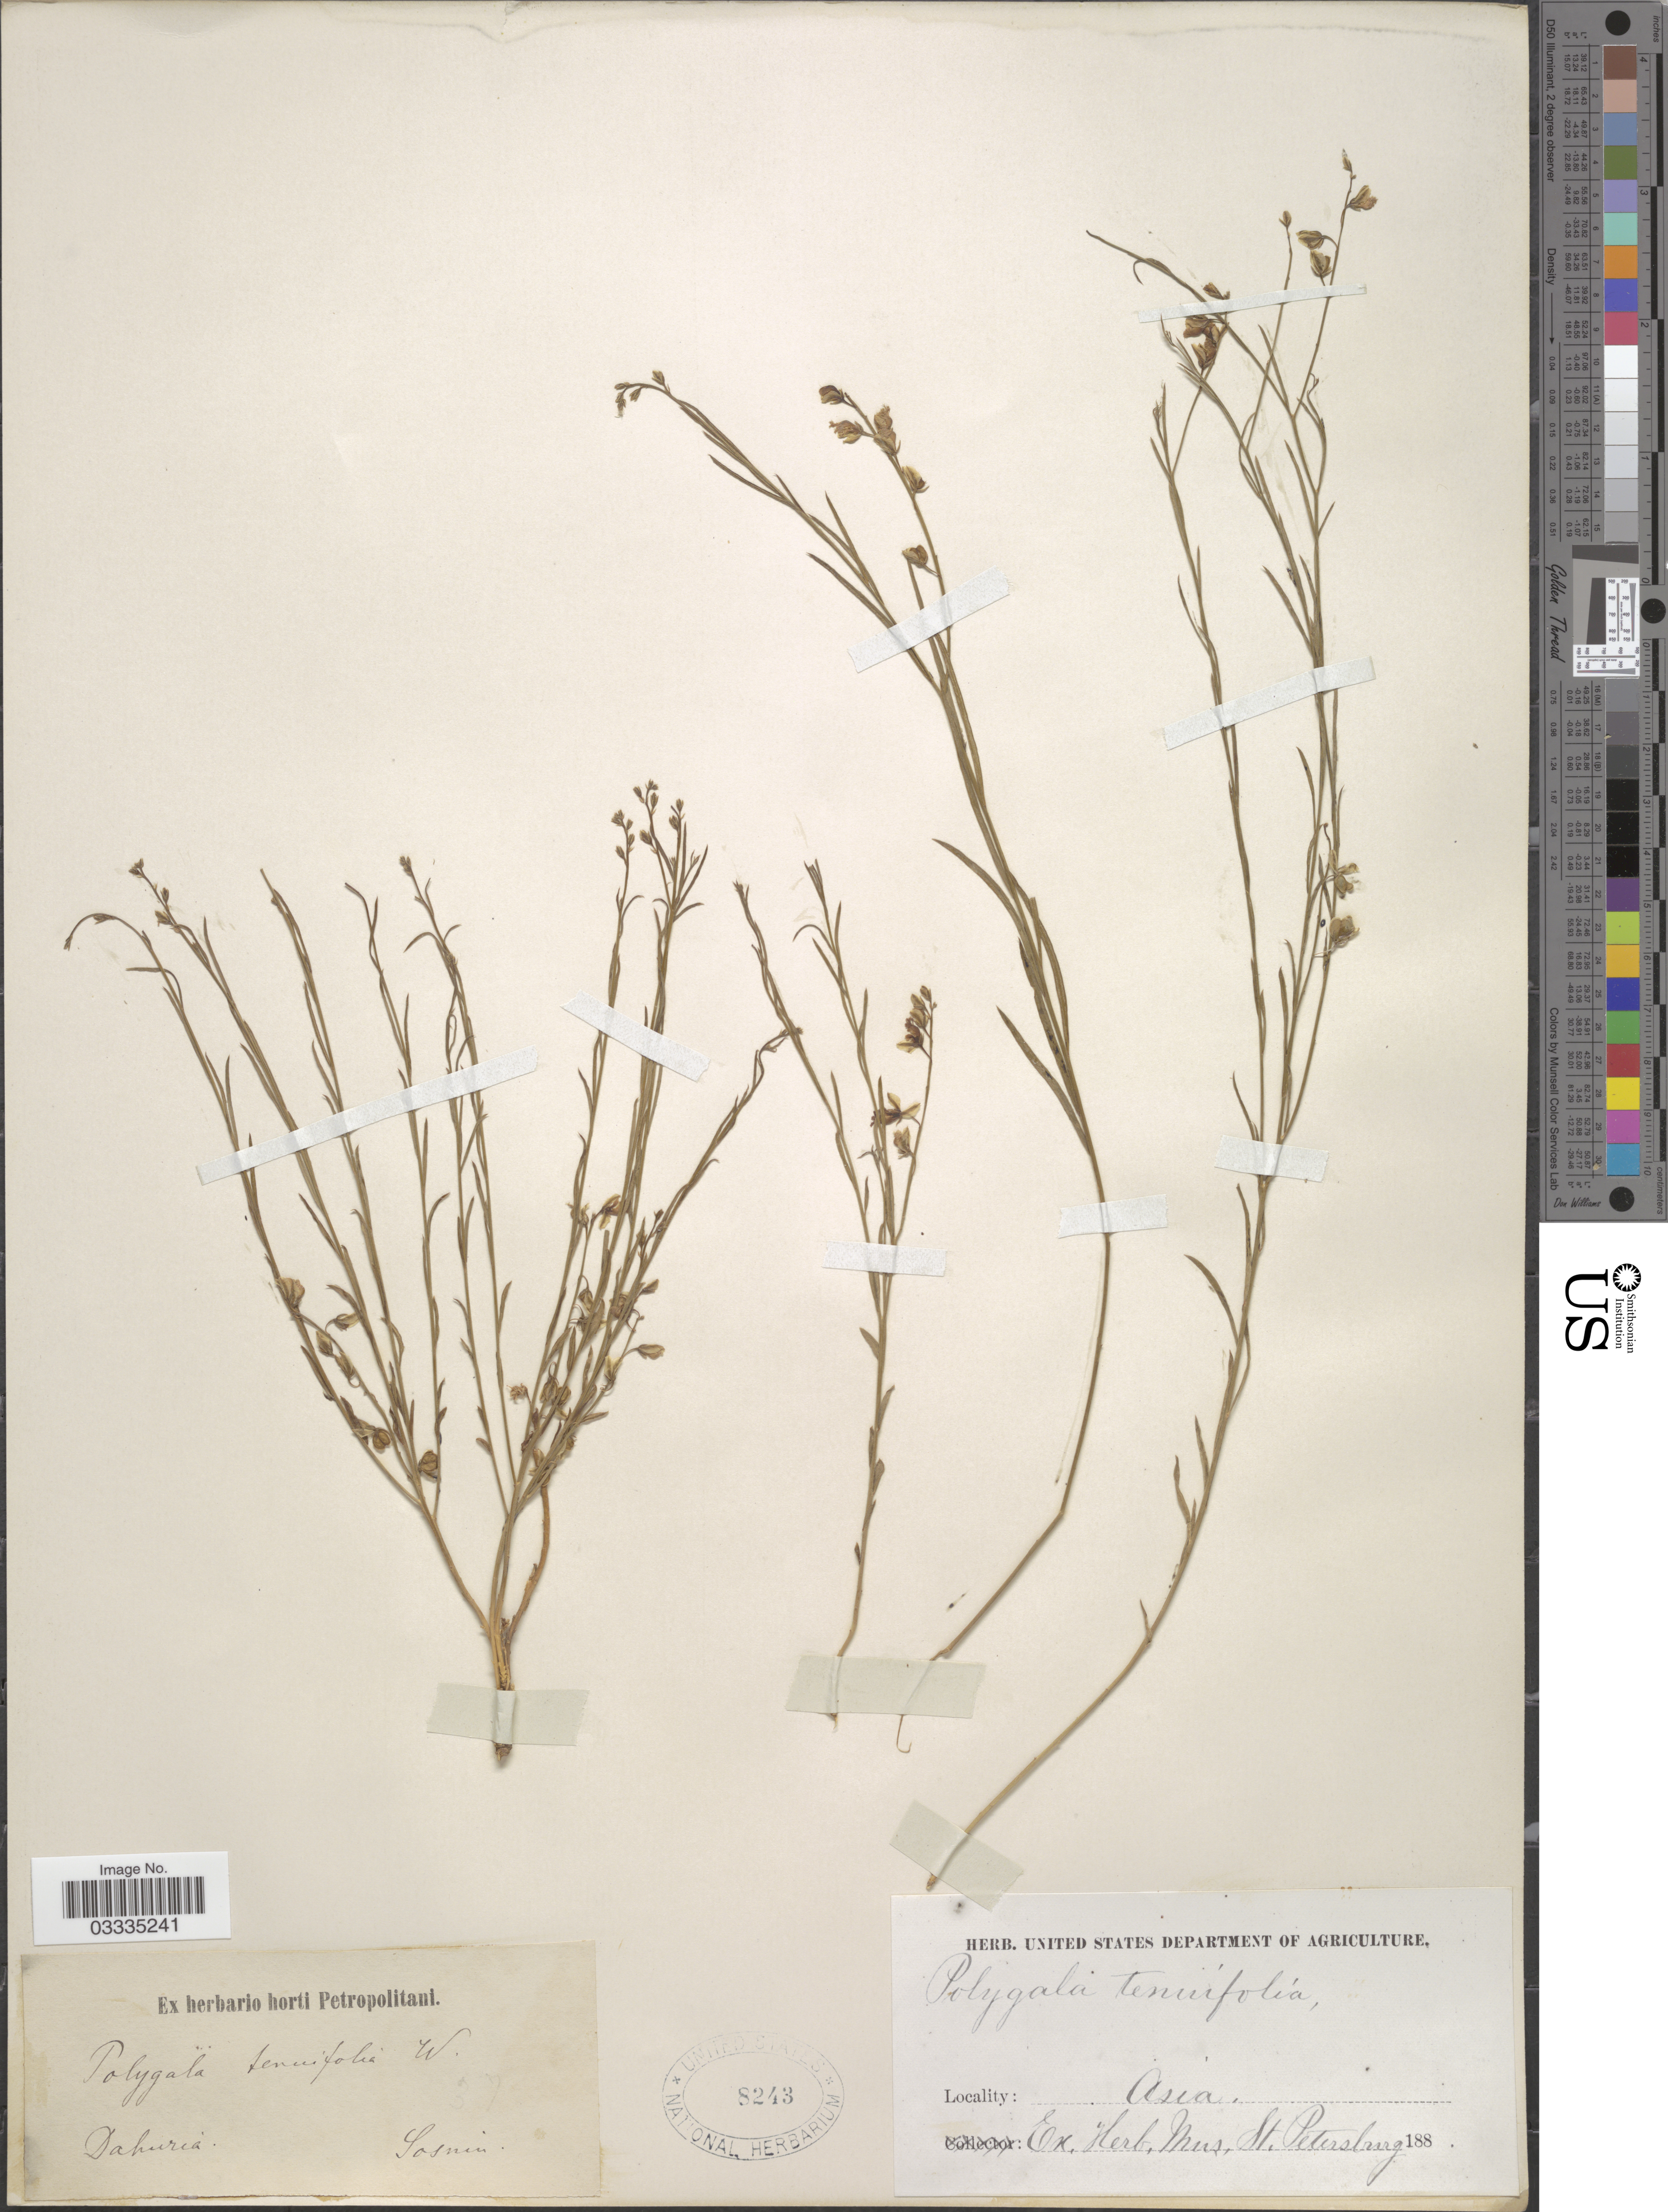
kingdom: Plantae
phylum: Tracheophyta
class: Magnoliopsida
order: Fabales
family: Polygalaceae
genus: Polygala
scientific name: Polygala tenuifolia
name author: Willd.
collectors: Sosnin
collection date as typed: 188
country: Russian Federation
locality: Dahuria. Asia.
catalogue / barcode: US 8243